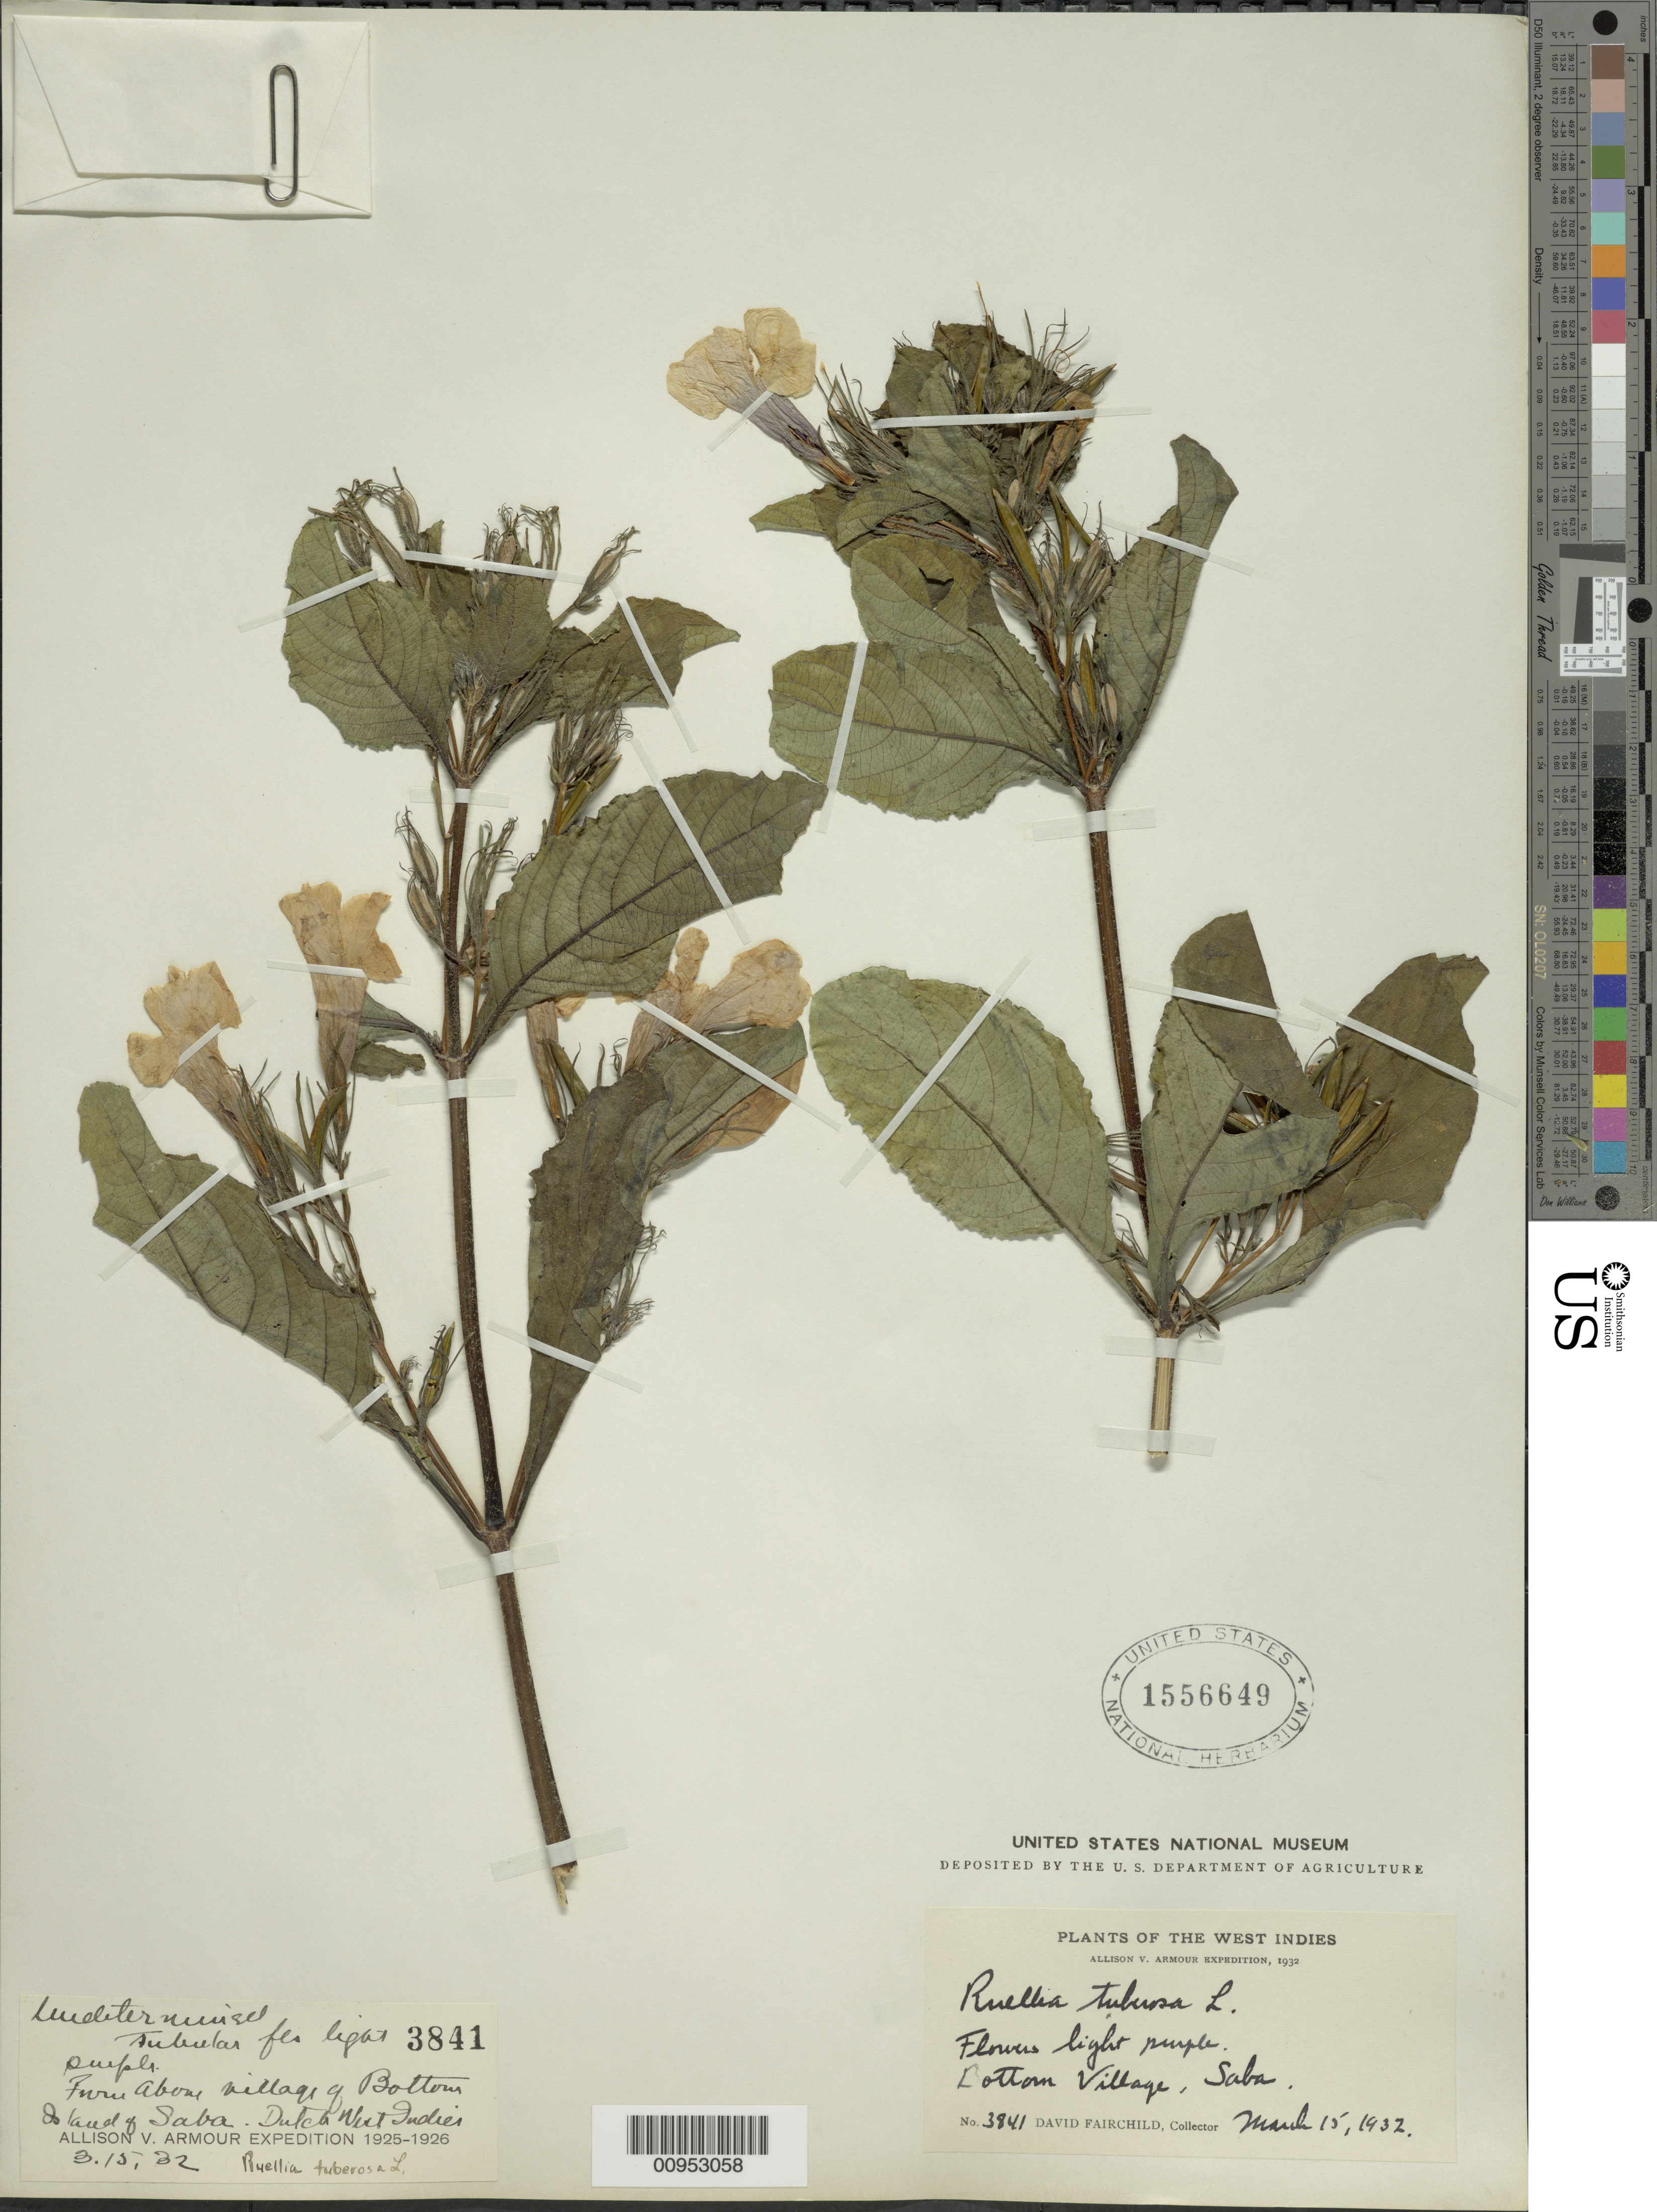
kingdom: Plantae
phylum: Tracheophyta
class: Magnoliopsida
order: Lamiales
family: Acanthaceae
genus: Ruellia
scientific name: Ruellia tuberosa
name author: L.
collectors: D. Fairchild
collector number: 3841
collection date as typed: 15 Mar 1932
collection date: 1932-03-15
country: Netherlands Antilles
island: Saba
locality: Bottom Village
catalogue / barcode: US 1556649